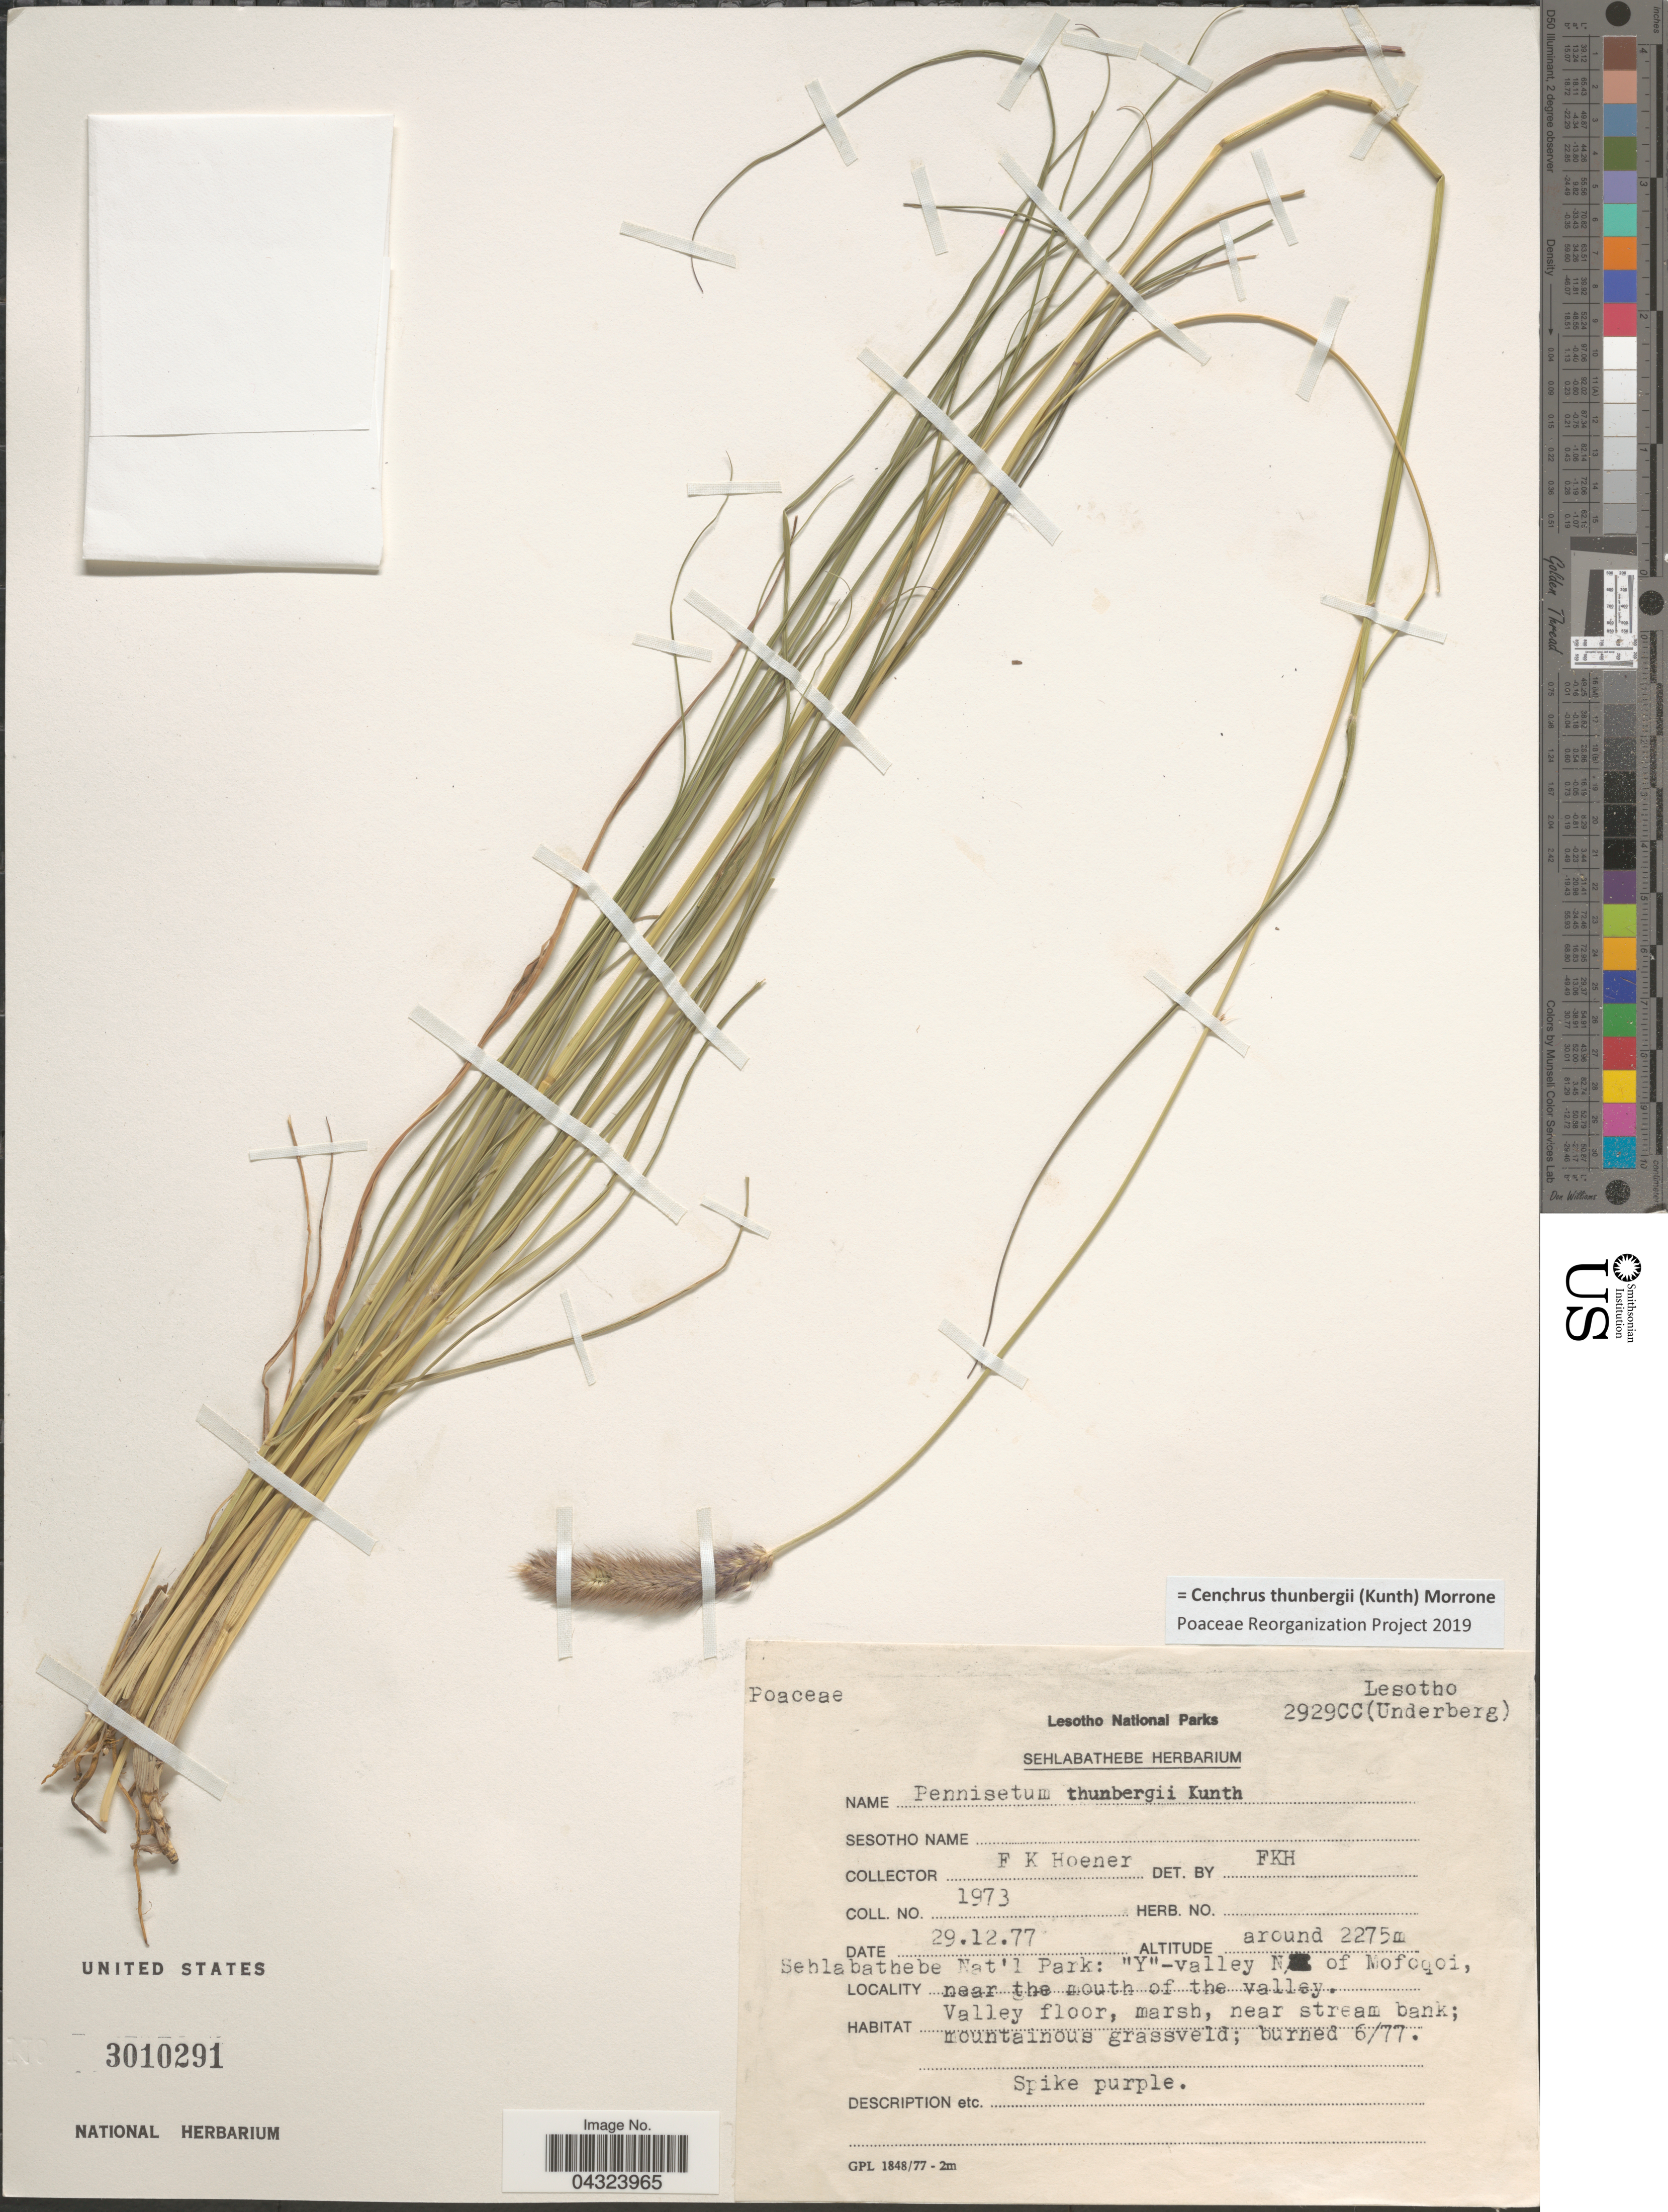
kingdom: Plantae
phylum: Tracheophyta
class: Liliopsida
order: Poales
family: Poaceae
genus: Cenchrus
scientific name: Cenchrus thunbergii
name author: (Kunth) Morrone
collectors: F. Hoener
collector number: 1973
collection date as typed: Transcribed d/m/y: 29/12/77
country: Lesotho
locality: Seblabathebe Nat'l Park: "Y"-valley N. of Mofoqoi, near the mouth of the valley.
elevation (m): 2275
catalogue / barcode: US 3010291